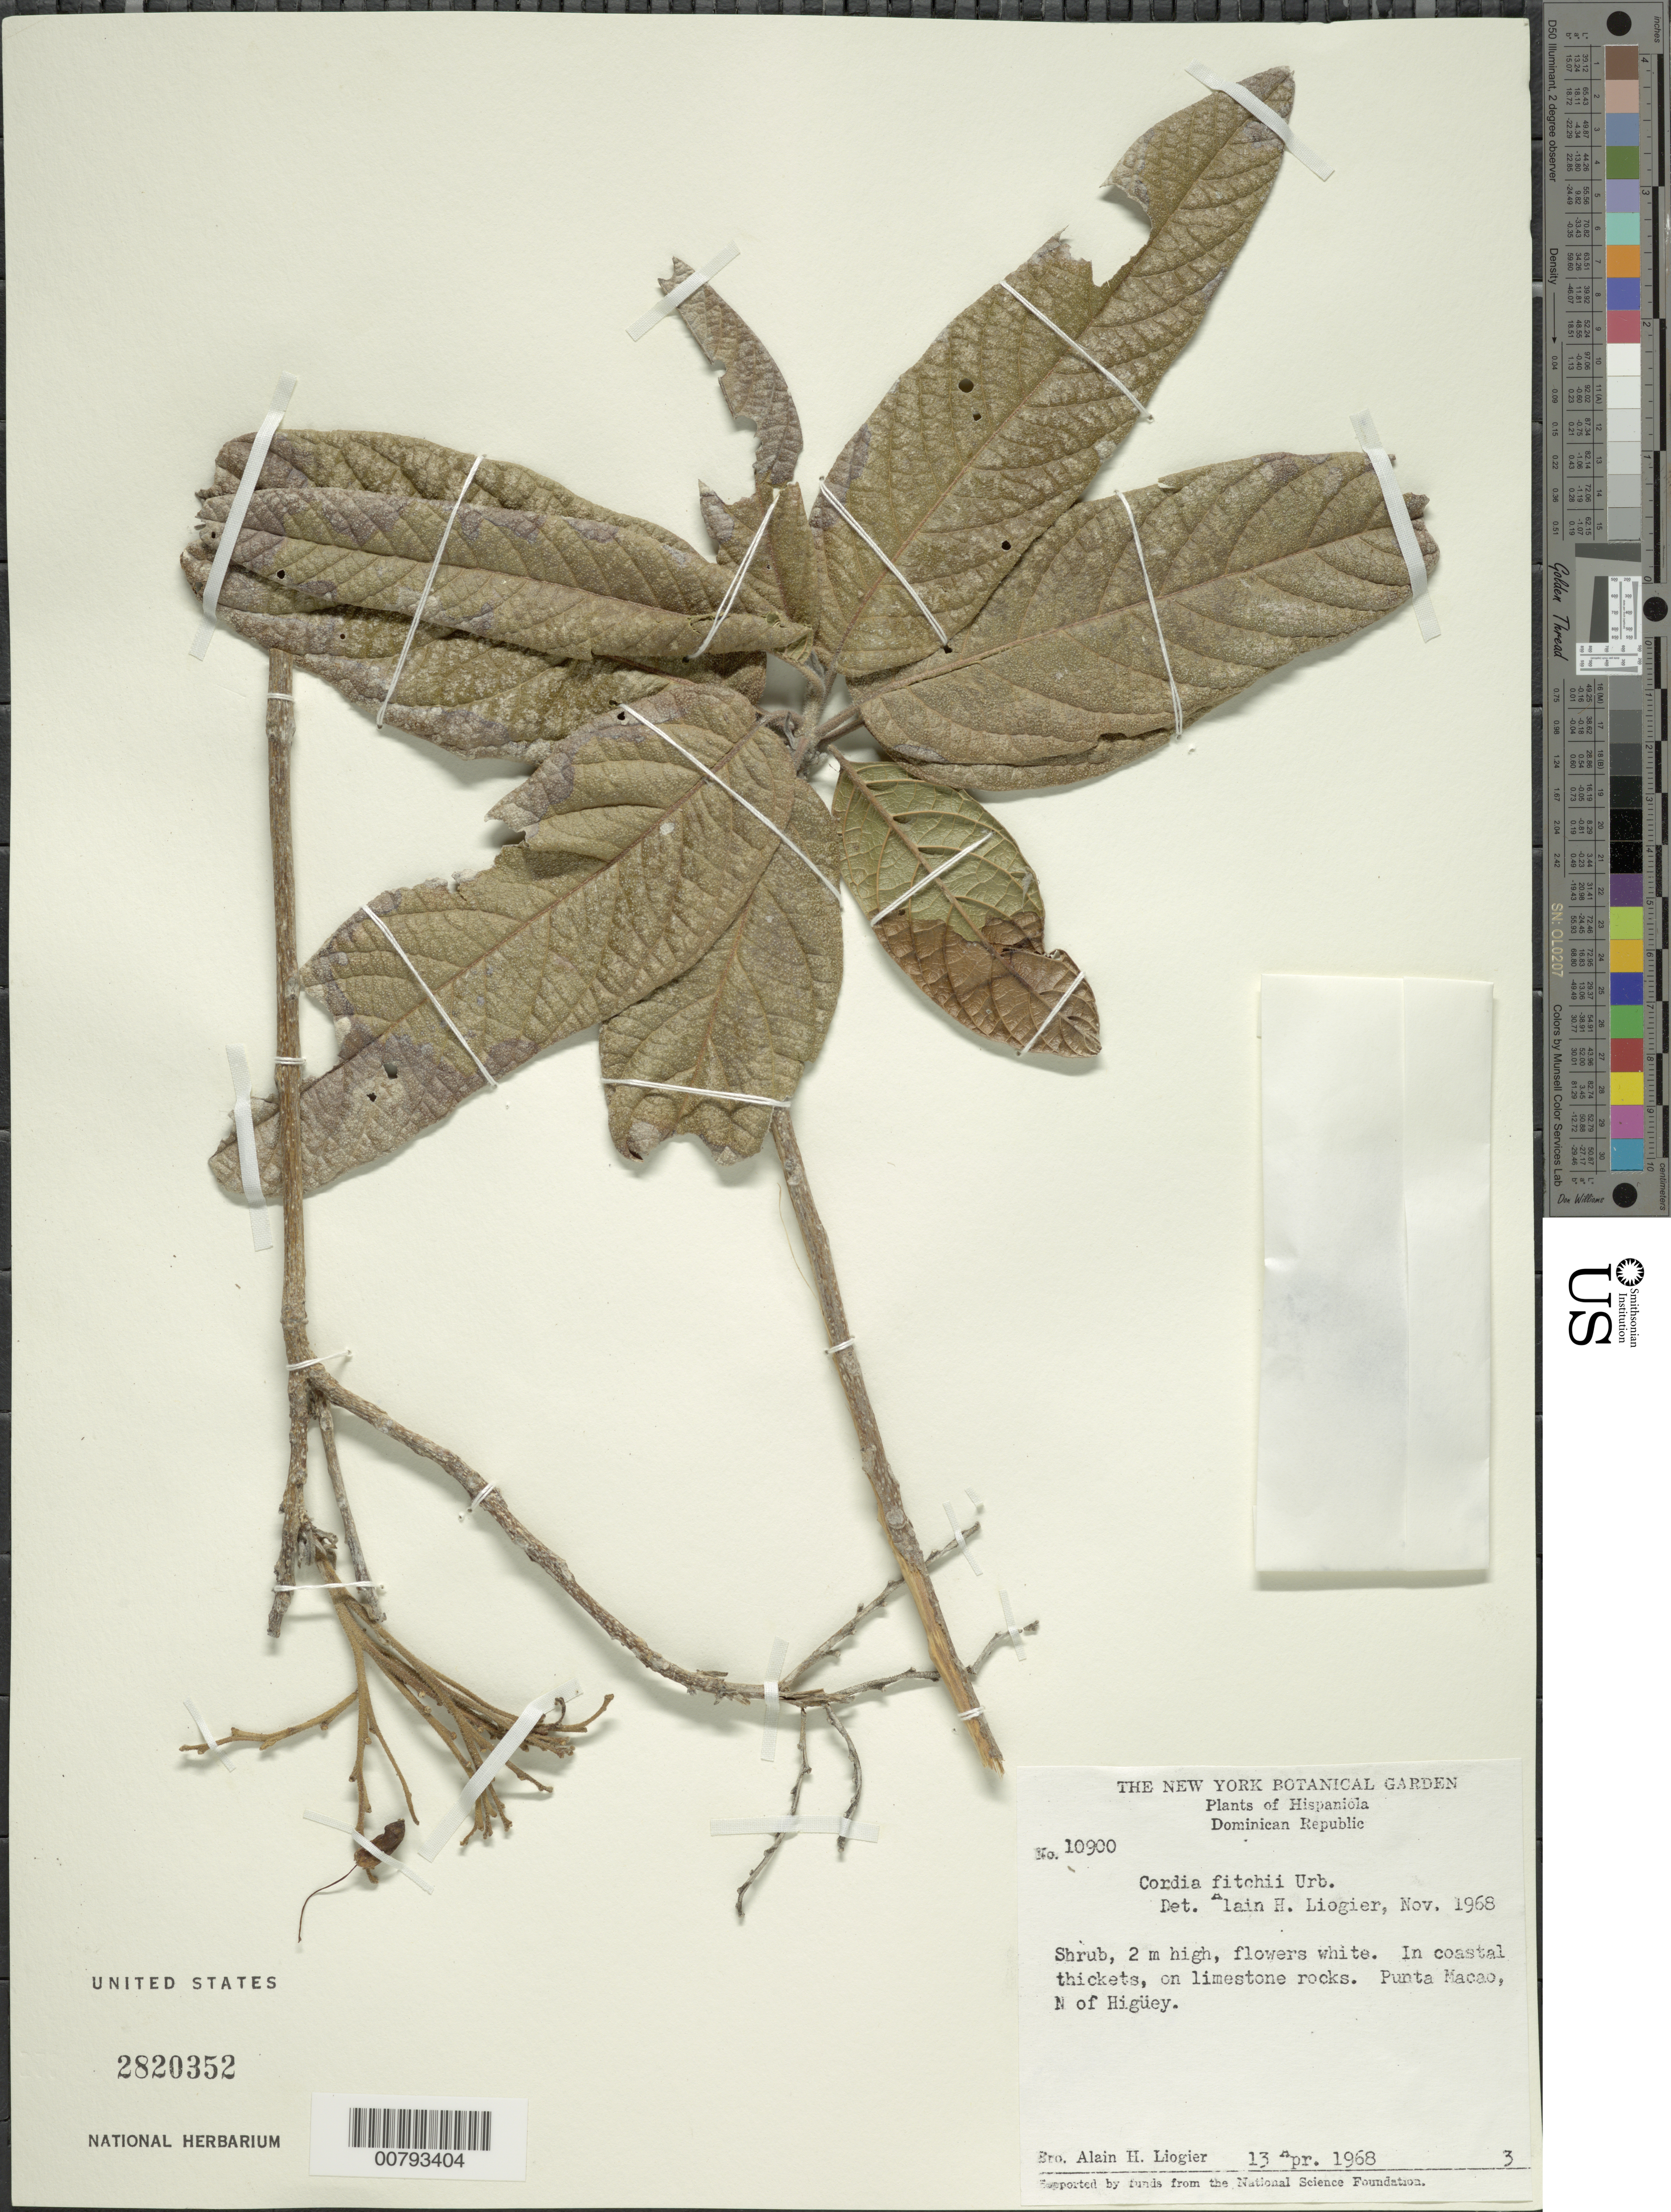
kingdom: Plantae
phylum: Tracheophyta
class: Magnoliopsida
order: Boraginales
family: Cordiaceae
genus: Cordia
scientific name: Cordia fitchii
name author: Urb.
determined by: Liogier, Alain H.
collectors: A. H. Liogier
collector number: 10900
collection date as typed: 13 Apr 1968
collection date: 1968-04-13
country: Dominican Republic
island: Hispaniola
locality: N. of Higüey, Punta Macao.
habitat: In coastal thickets, on limestone rocks.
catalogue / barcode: US 2820352